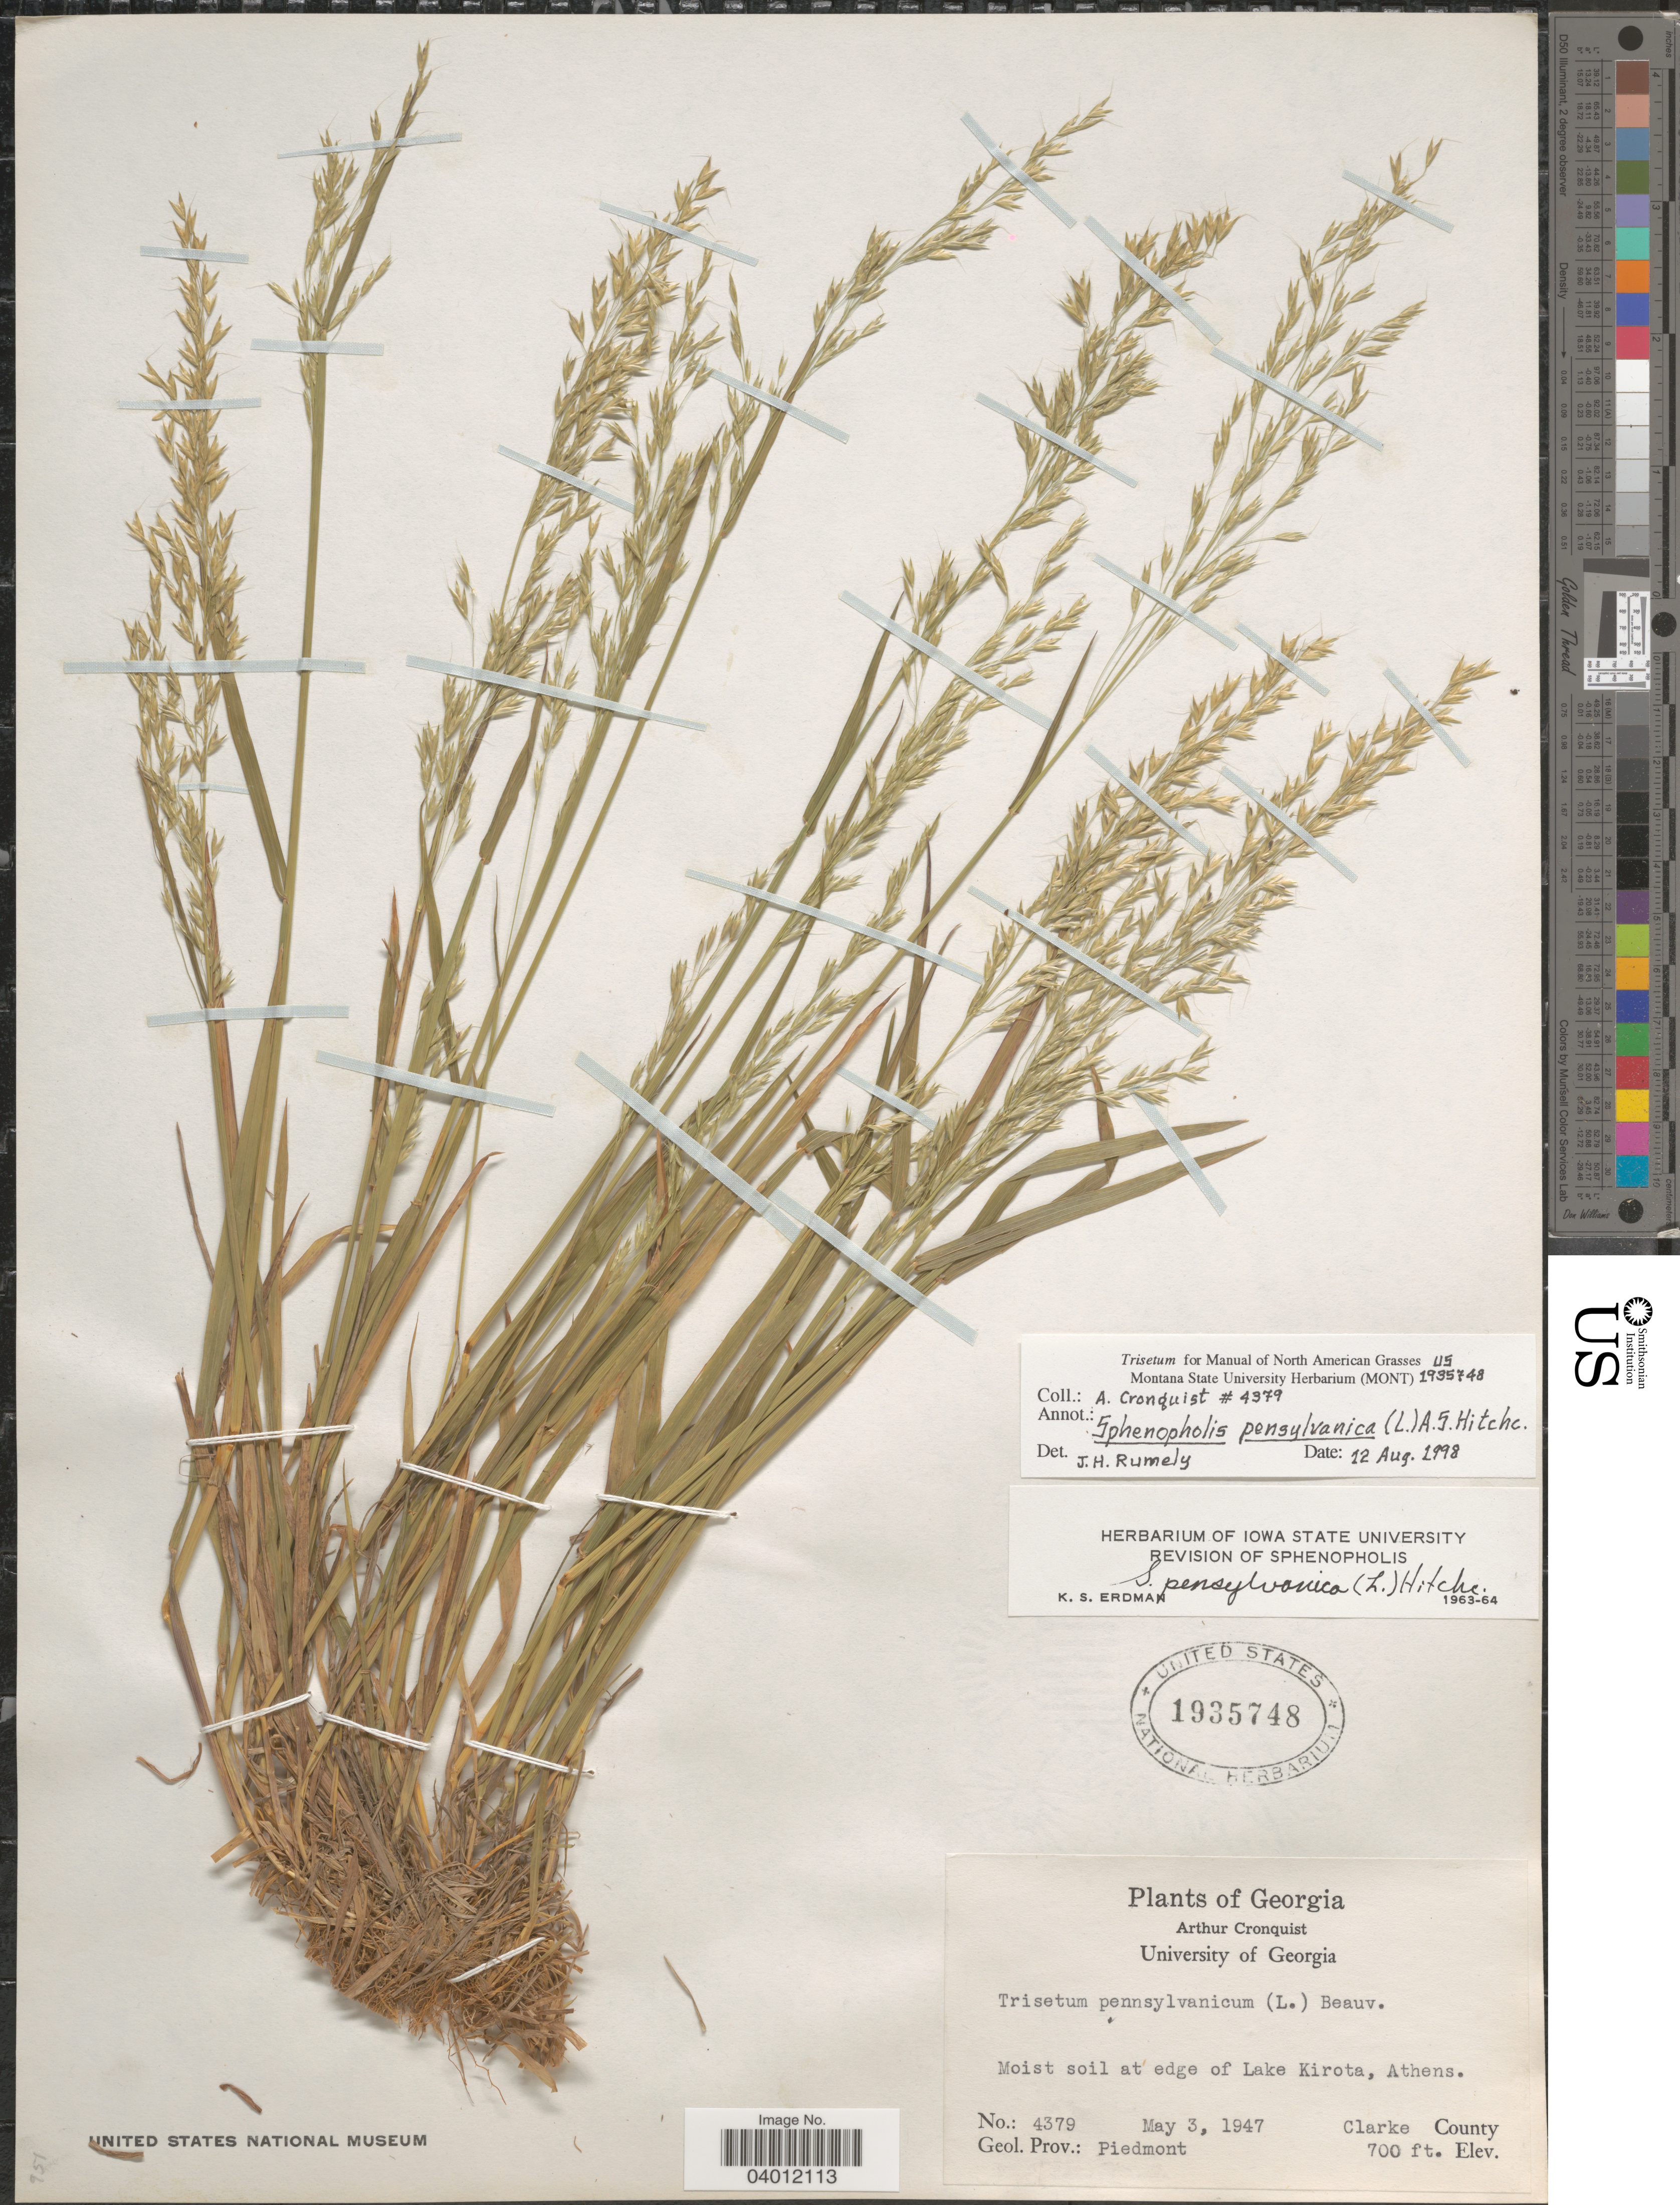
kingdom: Plantae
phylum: Tracheophyta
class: Liliopsida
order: Poales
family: Poaceae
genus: Sphenopholis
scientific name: Sphenopholis pensylvanica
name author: (L.) Hitchc.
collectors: A. J. Cronquist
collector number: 4379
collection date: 1947-05-03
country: United States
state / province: Georgia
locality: Moist soil at edge of Lake Kirota. Clarke County. Geol. Prov.: Piedmont, Athens.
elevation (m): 213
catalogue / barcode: US 1935748